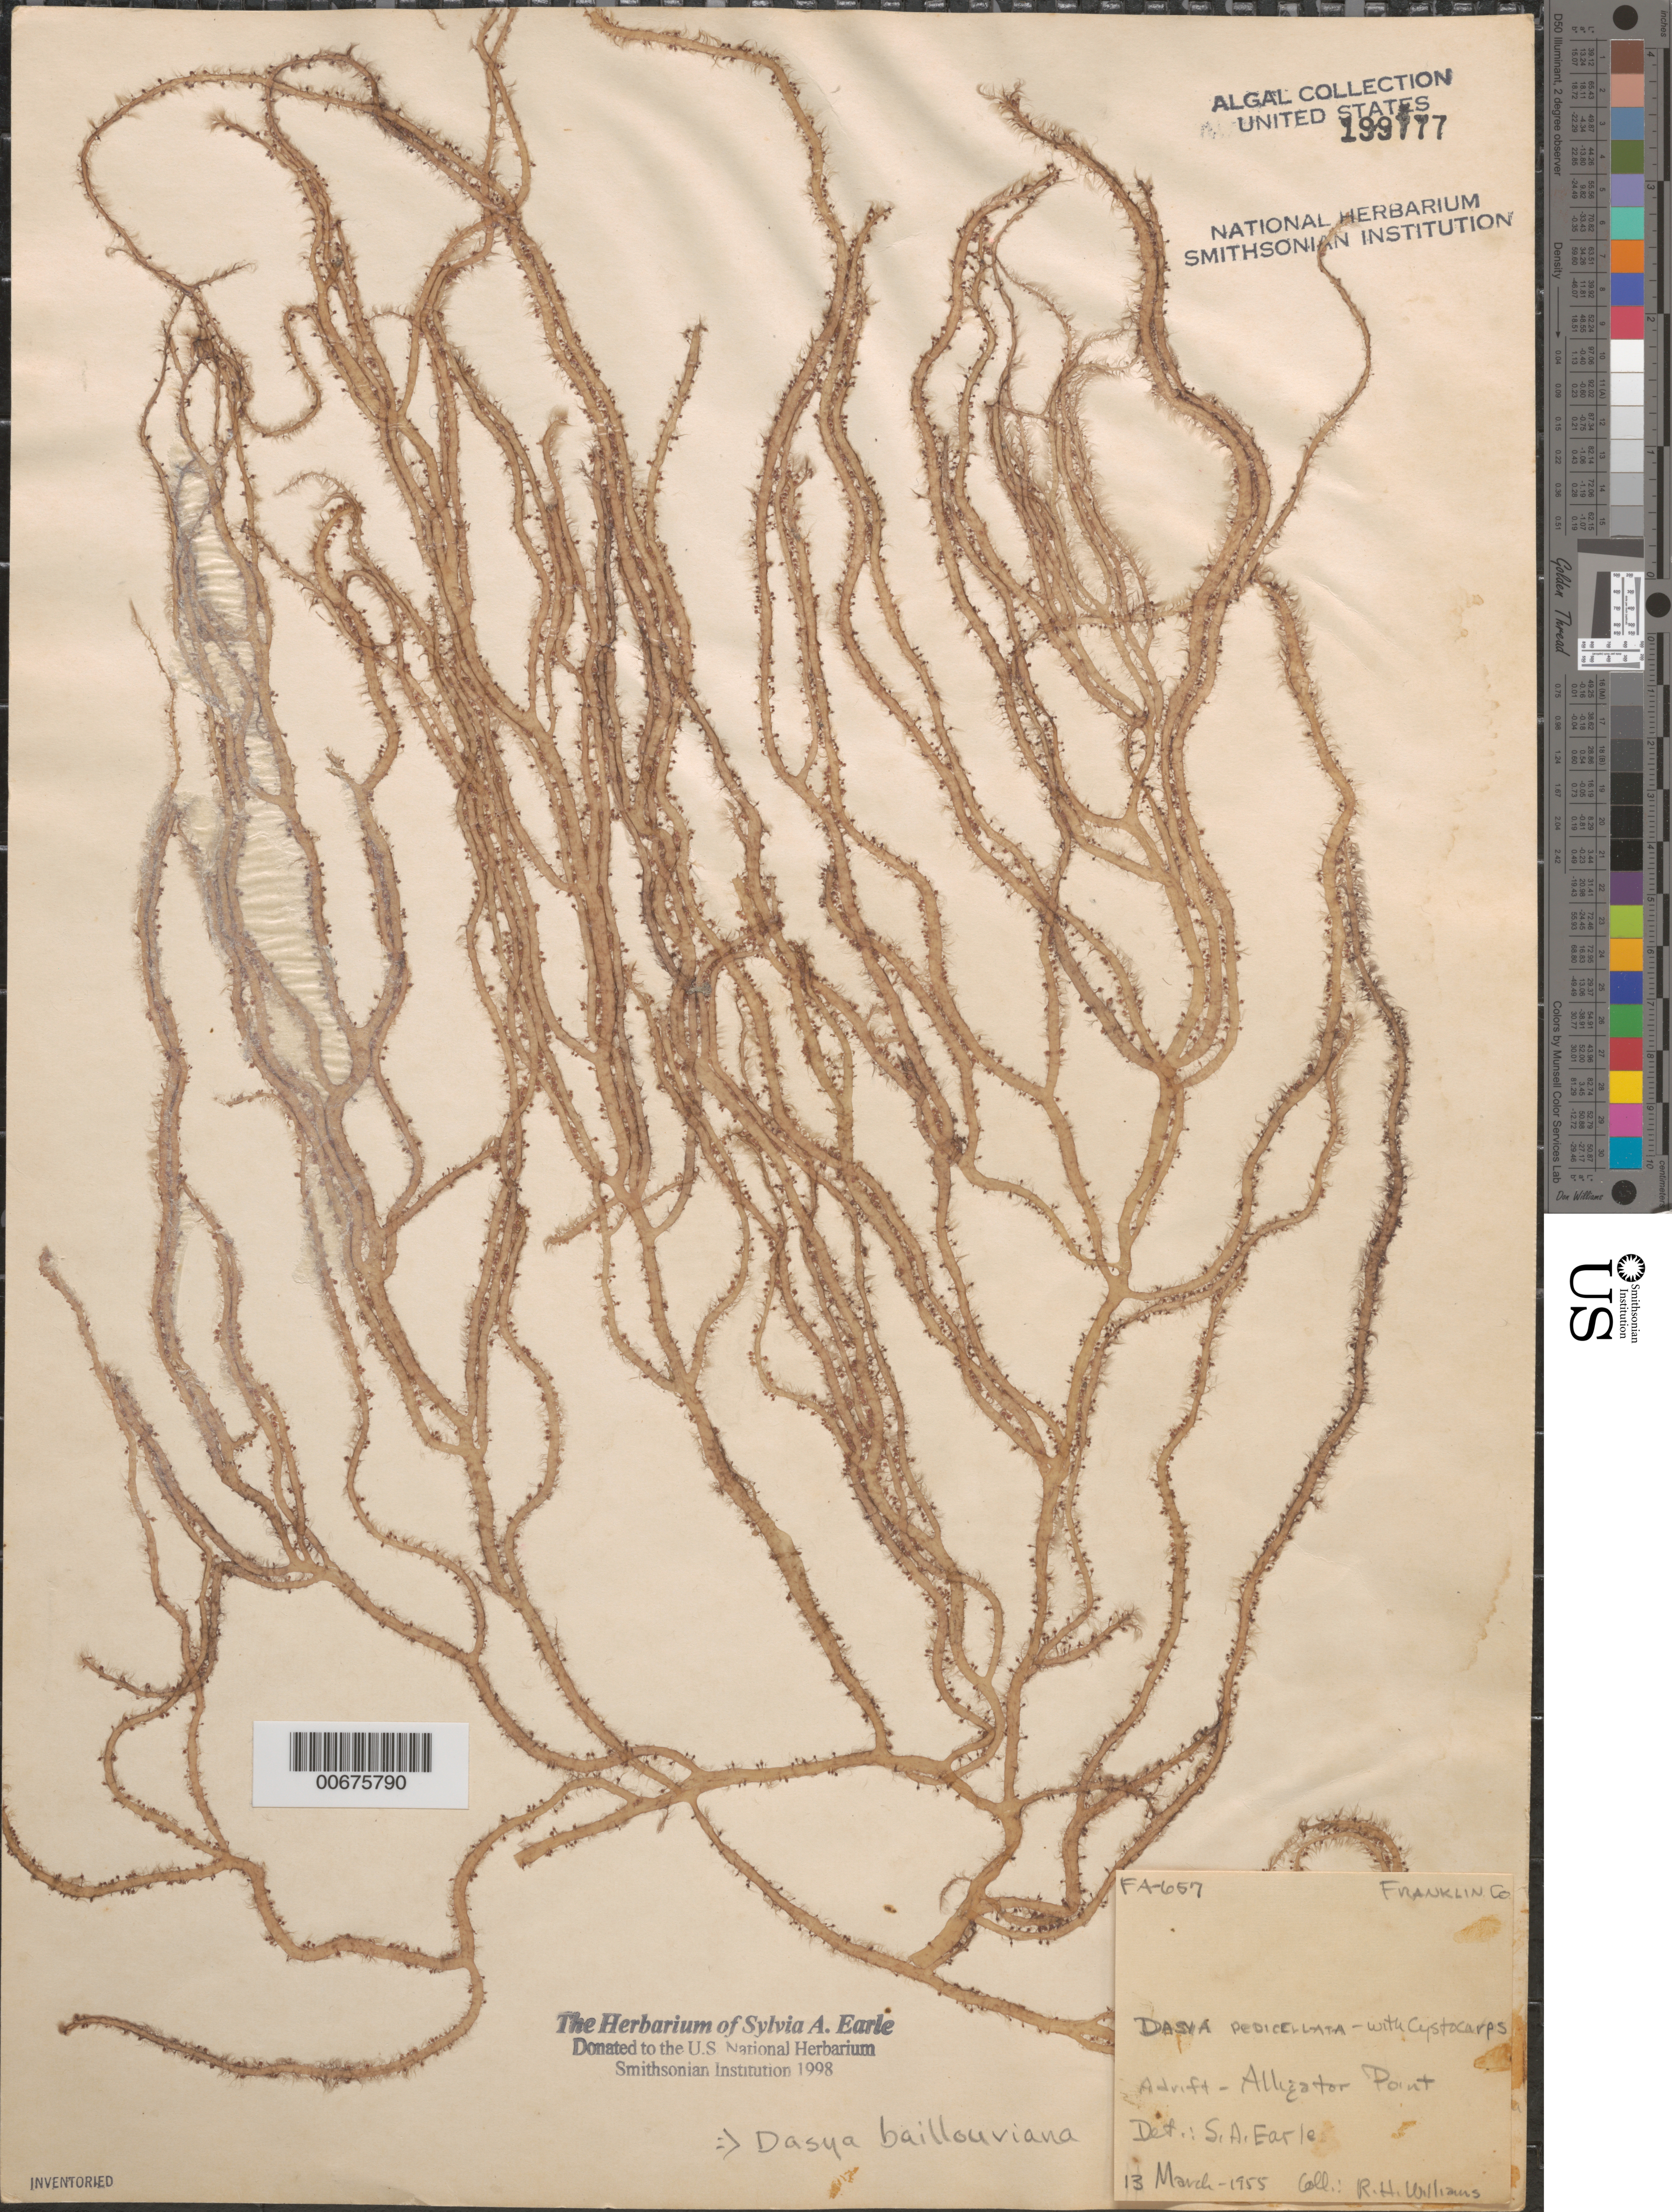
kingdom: Plantae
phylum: Rhodophyta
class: Florideophyceae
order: Ceramiales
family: Dasyaceae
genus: Dasya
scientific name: Dasya pedicellata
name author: (C. Agardh) C. Agardh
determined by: Algae name updating Project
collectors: R. H. Williams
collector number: Fa-657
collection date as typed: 13 Mar 1955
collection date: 1955-03-13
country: United States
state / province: Florida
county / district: Franklin County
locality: Alligator Point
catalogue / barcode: US 199777